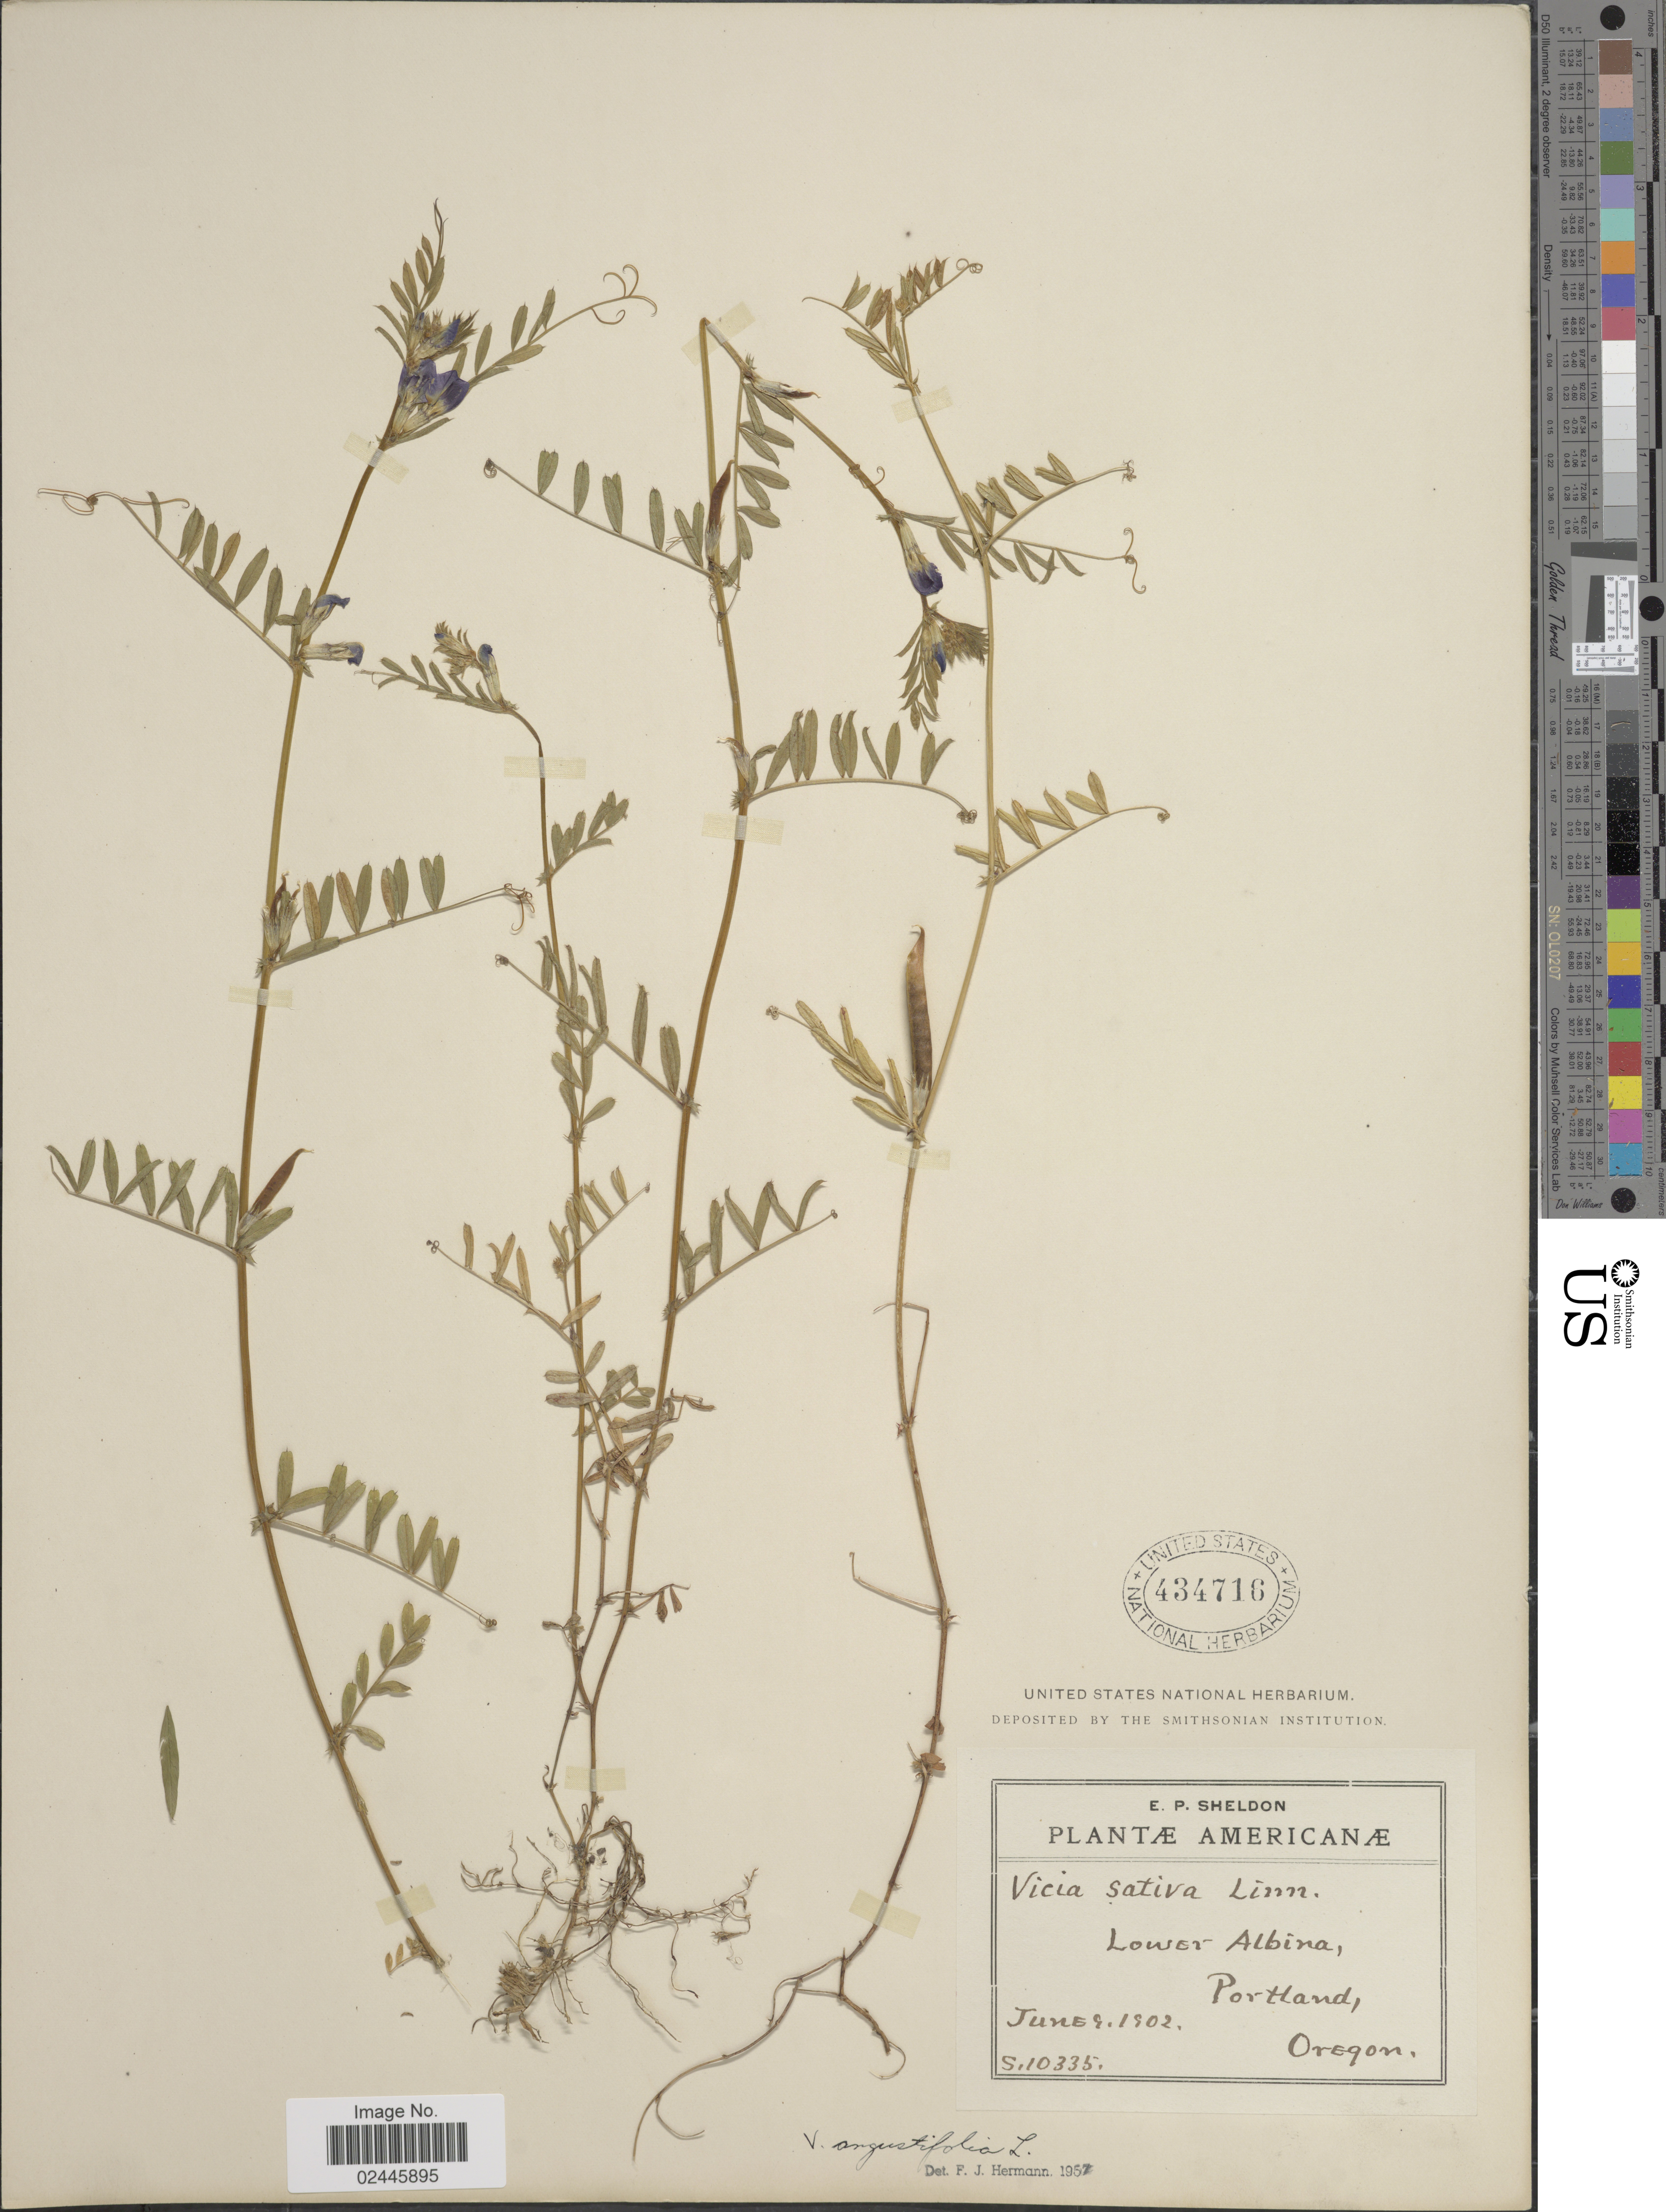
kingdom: Plantae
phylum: Tracheophyta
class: Magnoliopsida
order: Fabales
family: Fabaceae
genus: Vicia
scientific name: Vicia angustifolia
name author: L.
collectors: E. P. Sheldon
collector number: S10335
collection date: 1902-06-09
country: United States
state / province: Oregon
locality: Lower Albina, Portland. Oregon.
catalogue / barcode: US 434716